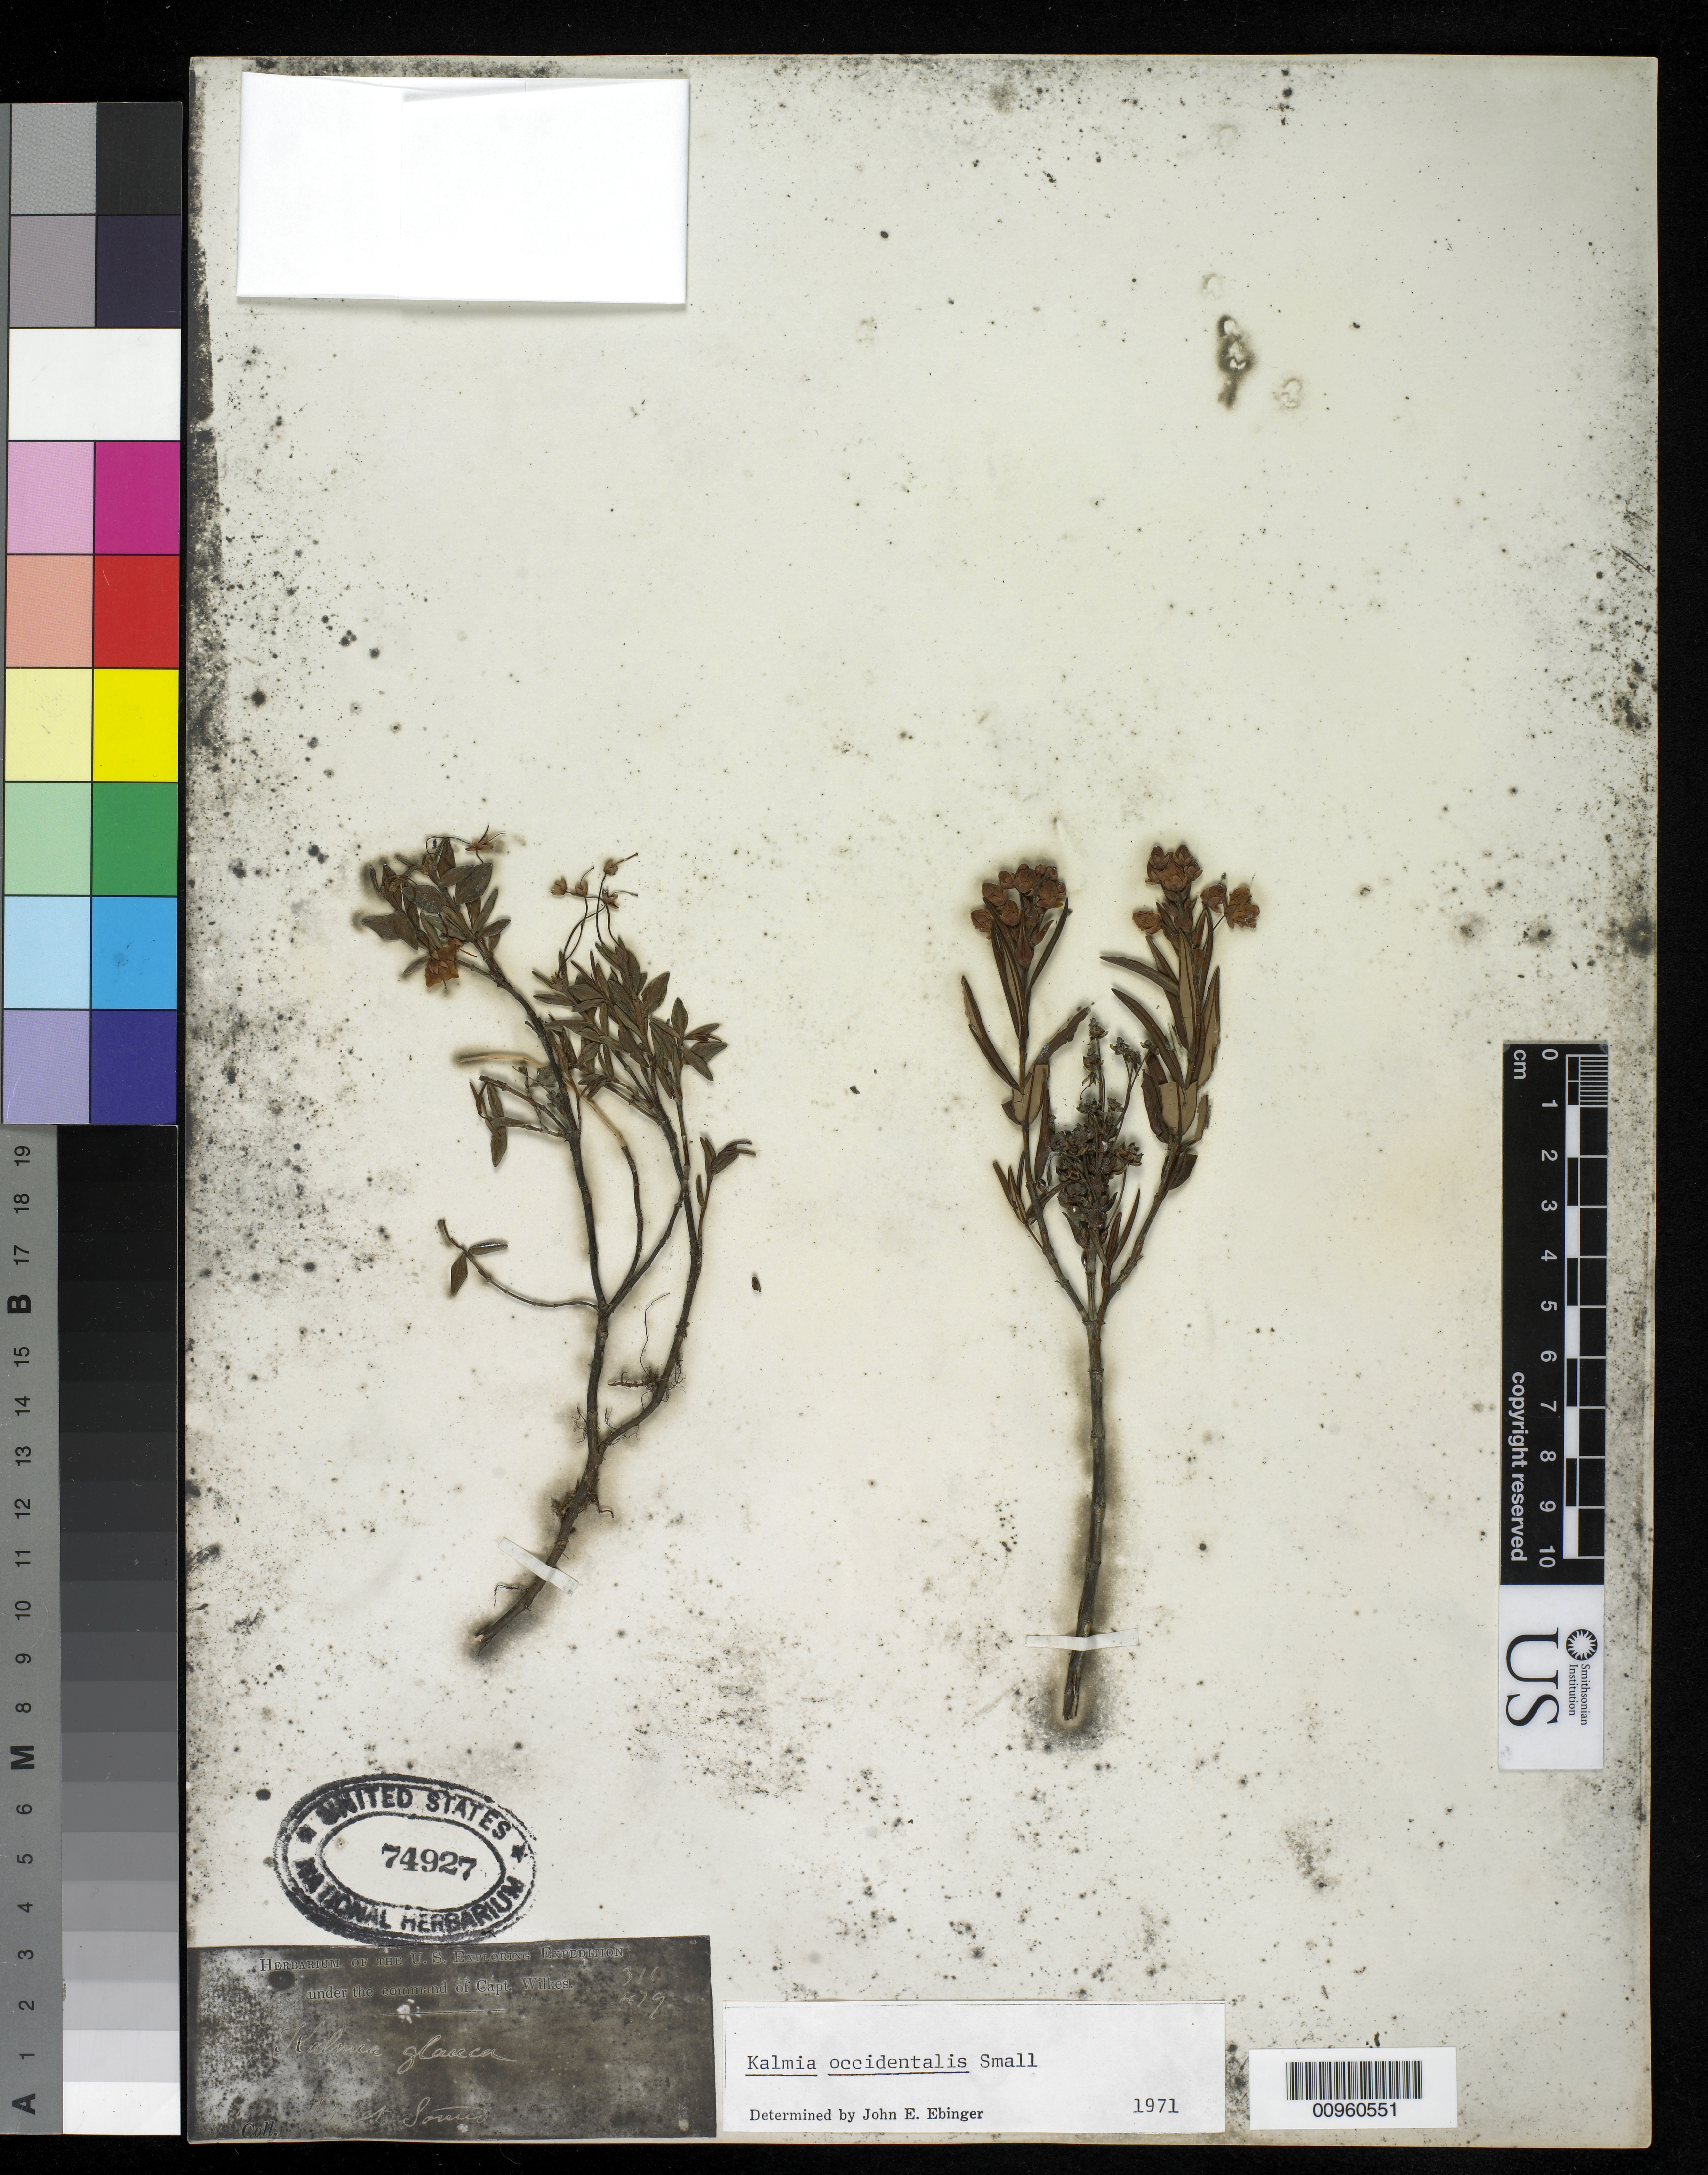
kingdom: Plantae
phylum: Tracheophyta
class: Magnoliopsida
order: Ericales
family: Ericaceae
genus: Kalmia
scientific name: Kalmia occidentalis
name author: Small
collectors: Wilkes Explor. Exped.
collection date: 1838/1842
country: United States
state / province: Washington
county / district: King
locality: Puget Sound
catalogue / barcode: US 74927